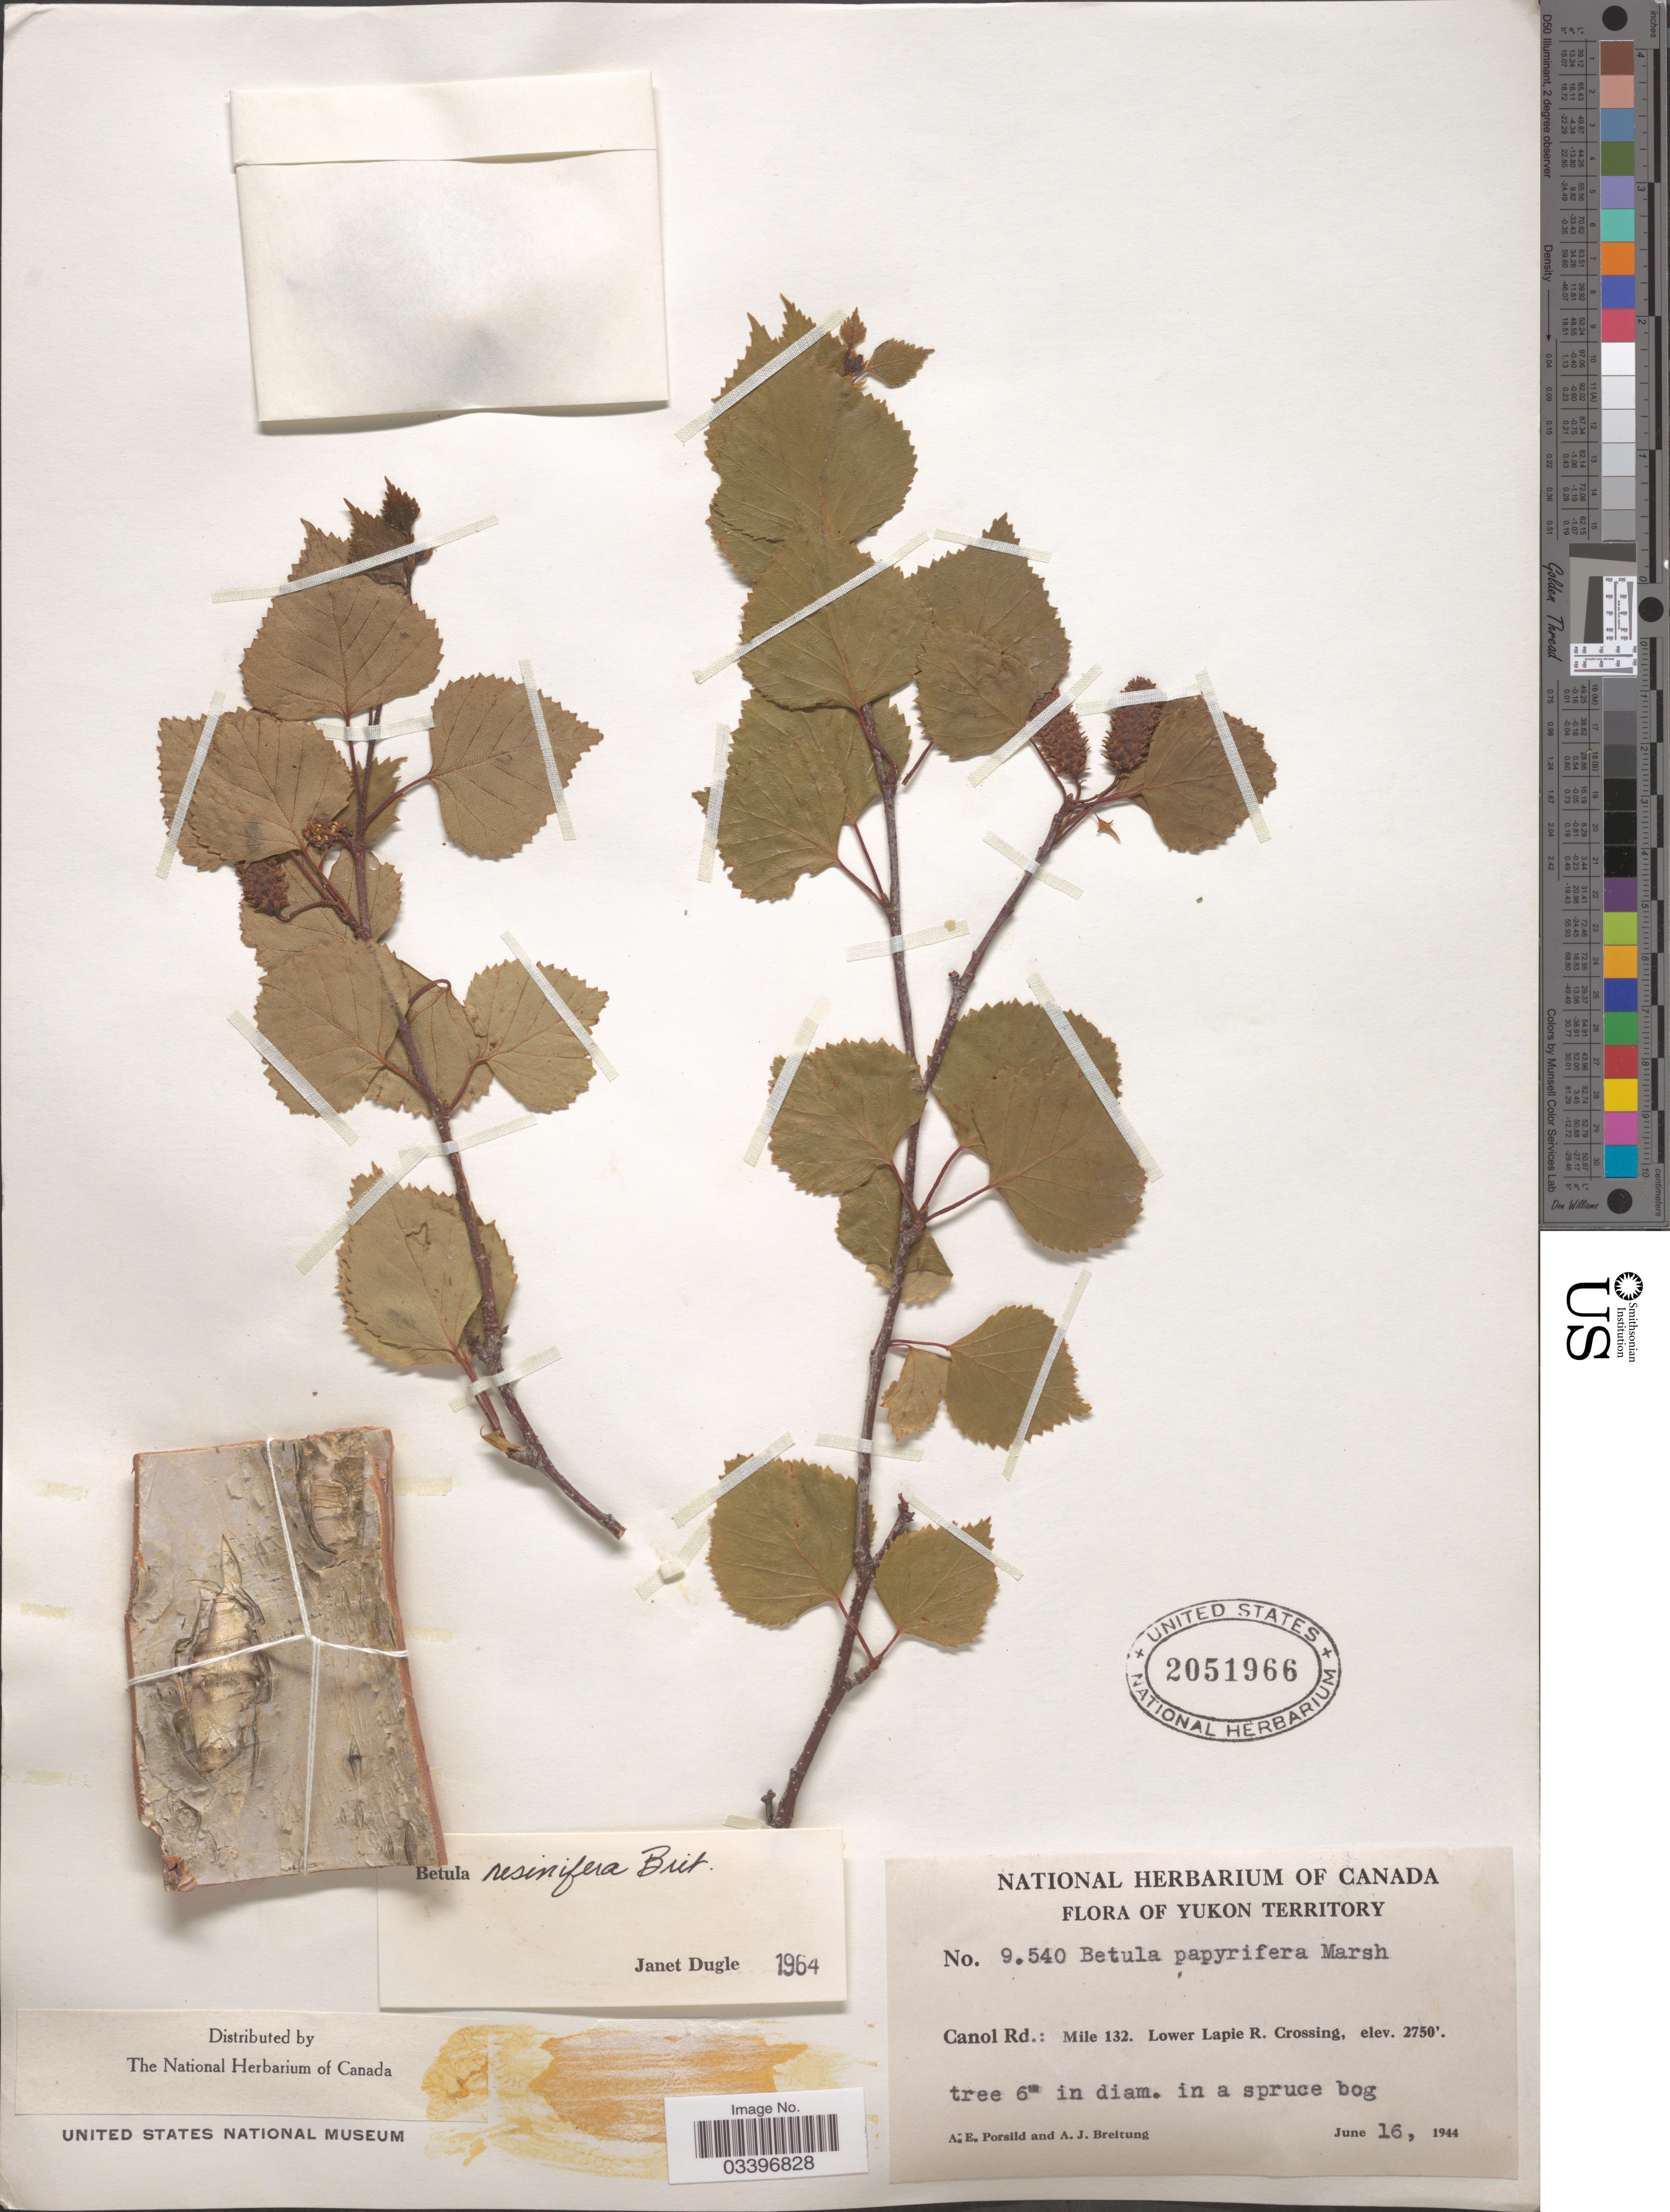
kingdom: Plantae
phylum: Tracheophyta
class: Magnoliopsida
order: Fagales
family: Betulaceae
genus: Betula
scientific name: Betula resinifera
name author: Britton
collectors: A. E. Porsild & A. Breitung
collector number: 9540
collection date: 1944-06-16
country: Canada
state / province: Yukon Territory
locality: Canol Rd.: Mile 132. Lower Lapie R. Crossing.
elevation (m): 838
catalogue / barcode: US 2051966